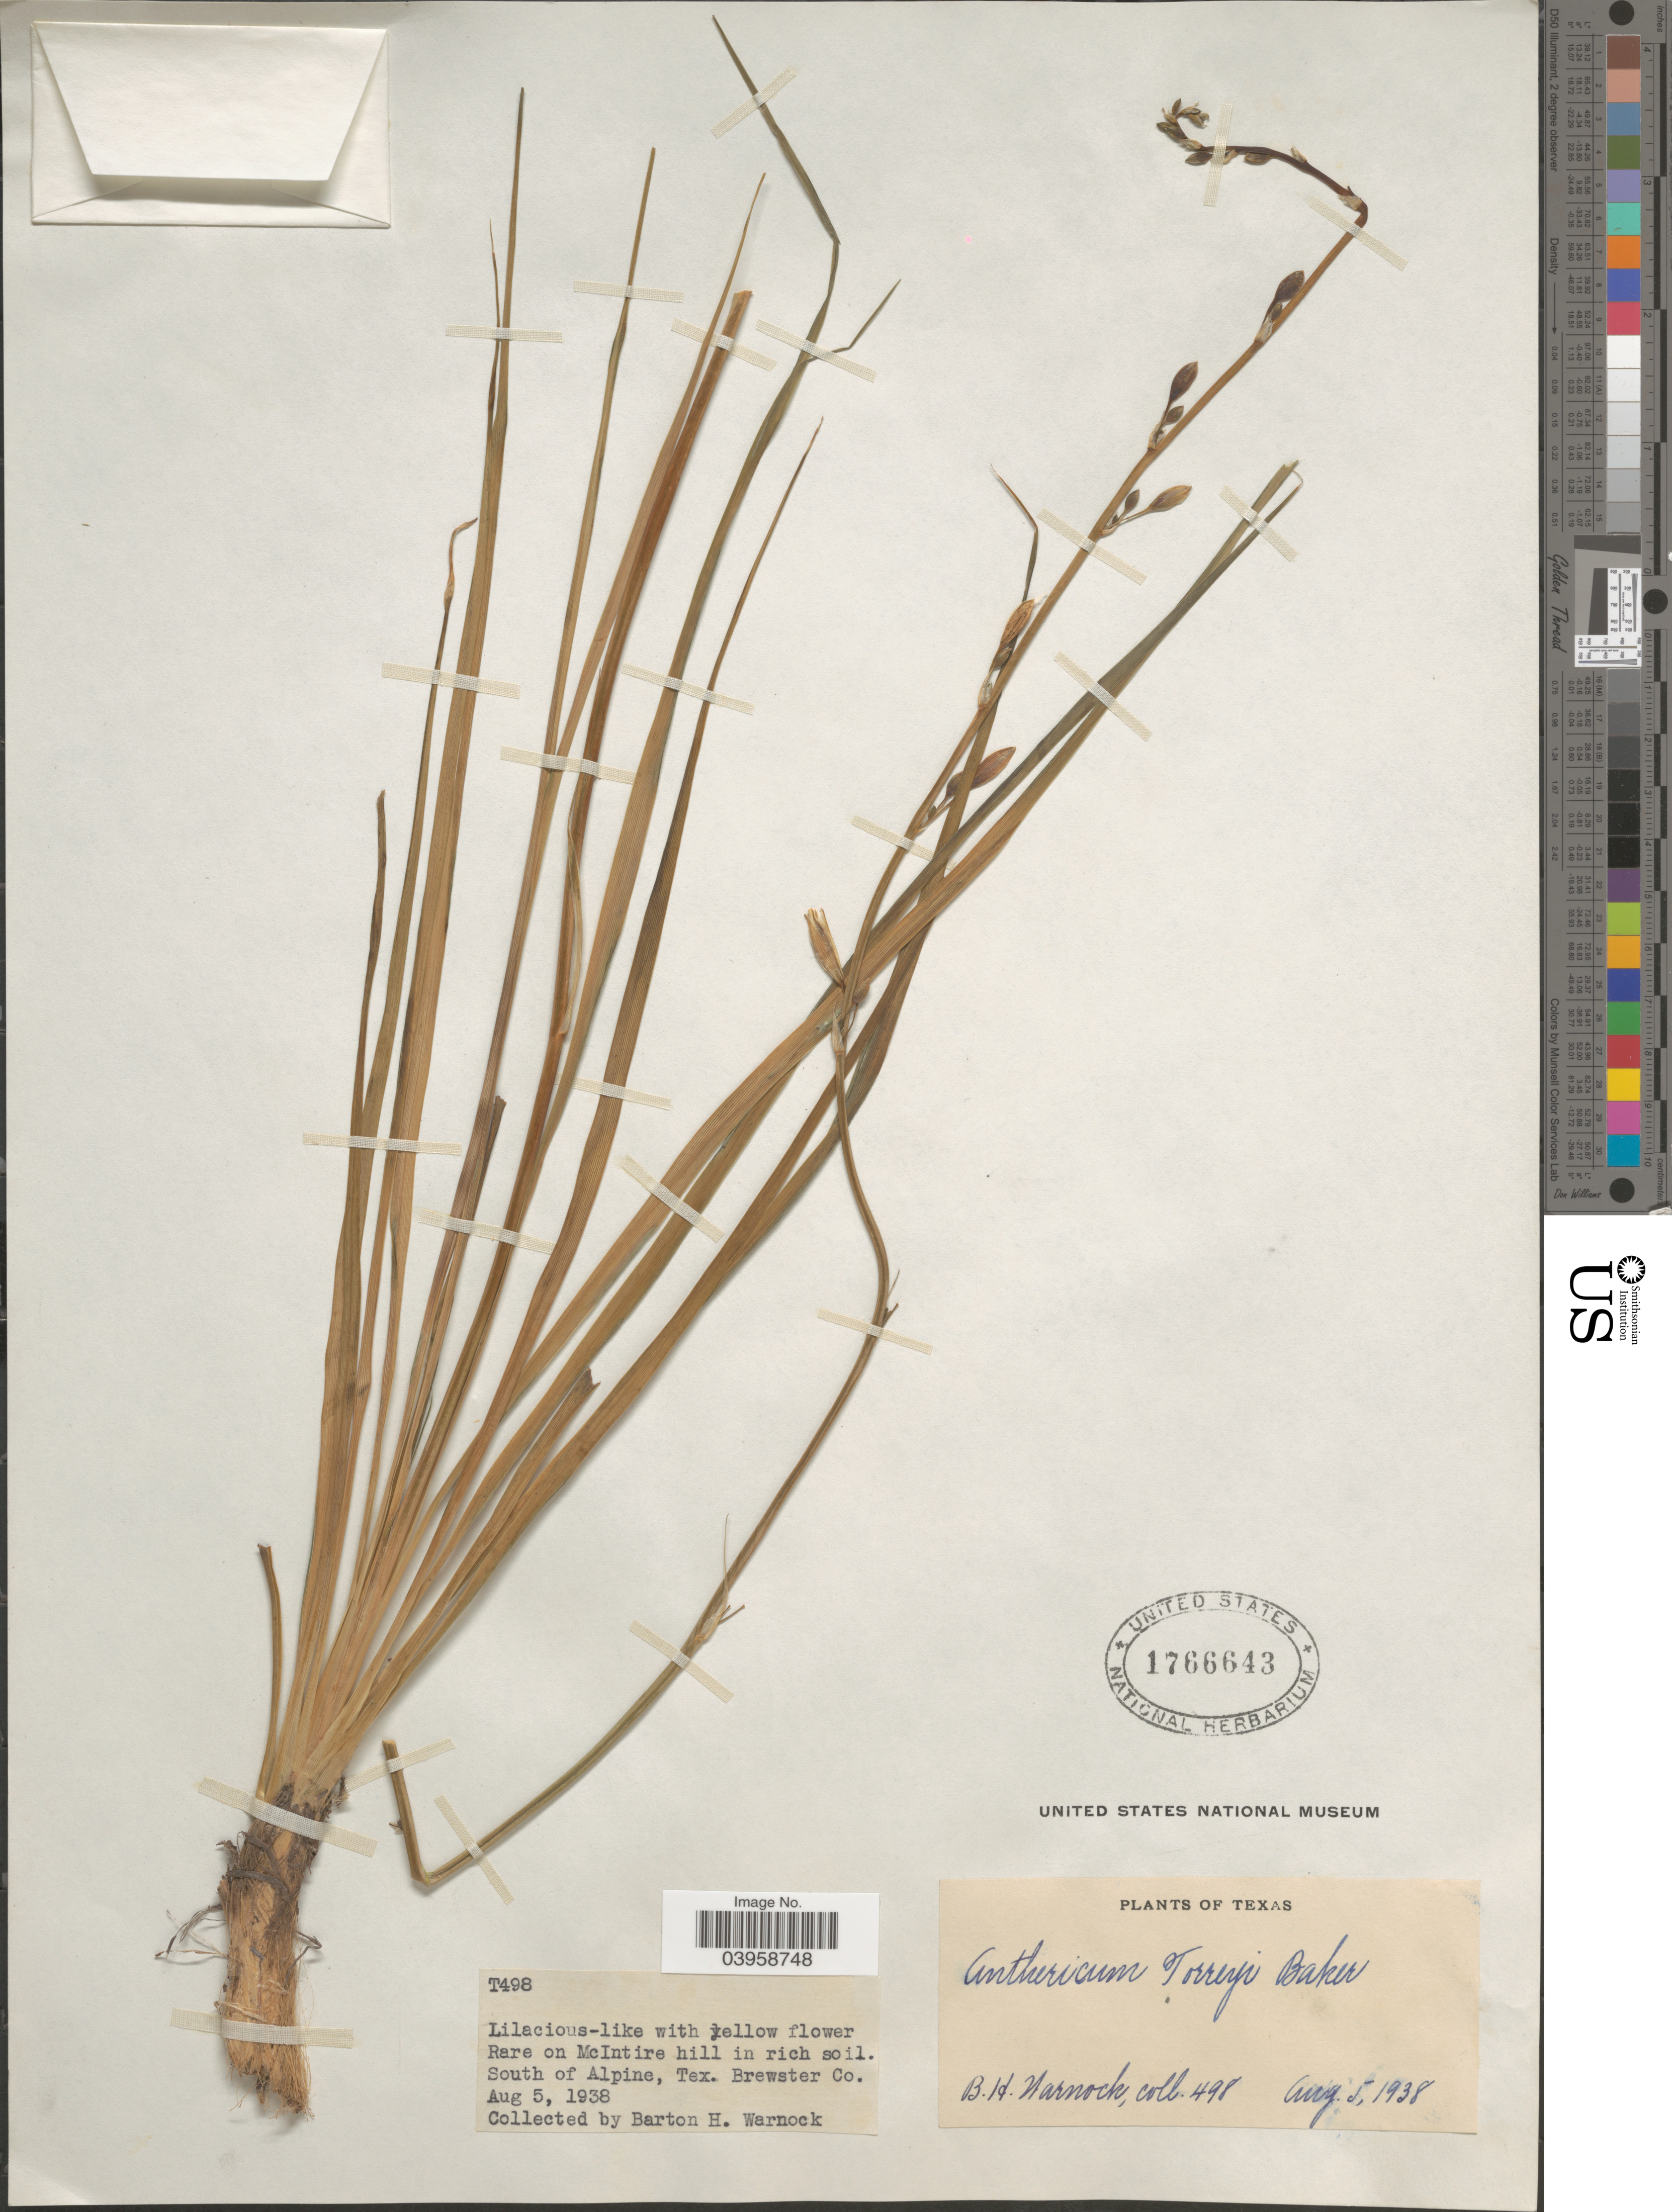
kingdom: Plantae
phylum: Tracheophyta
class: Liliopsida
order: Asparagales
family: Asparagaceae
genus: Anthericum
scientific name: Anthericum torreyi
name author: Baker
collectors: B. H. Warnock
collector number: T498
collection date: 1938-08-05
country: United States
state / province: Texas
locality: Rare on McIntire hill in rich soil. South of Alpine, Brewster Co.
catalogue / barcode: US 1766643